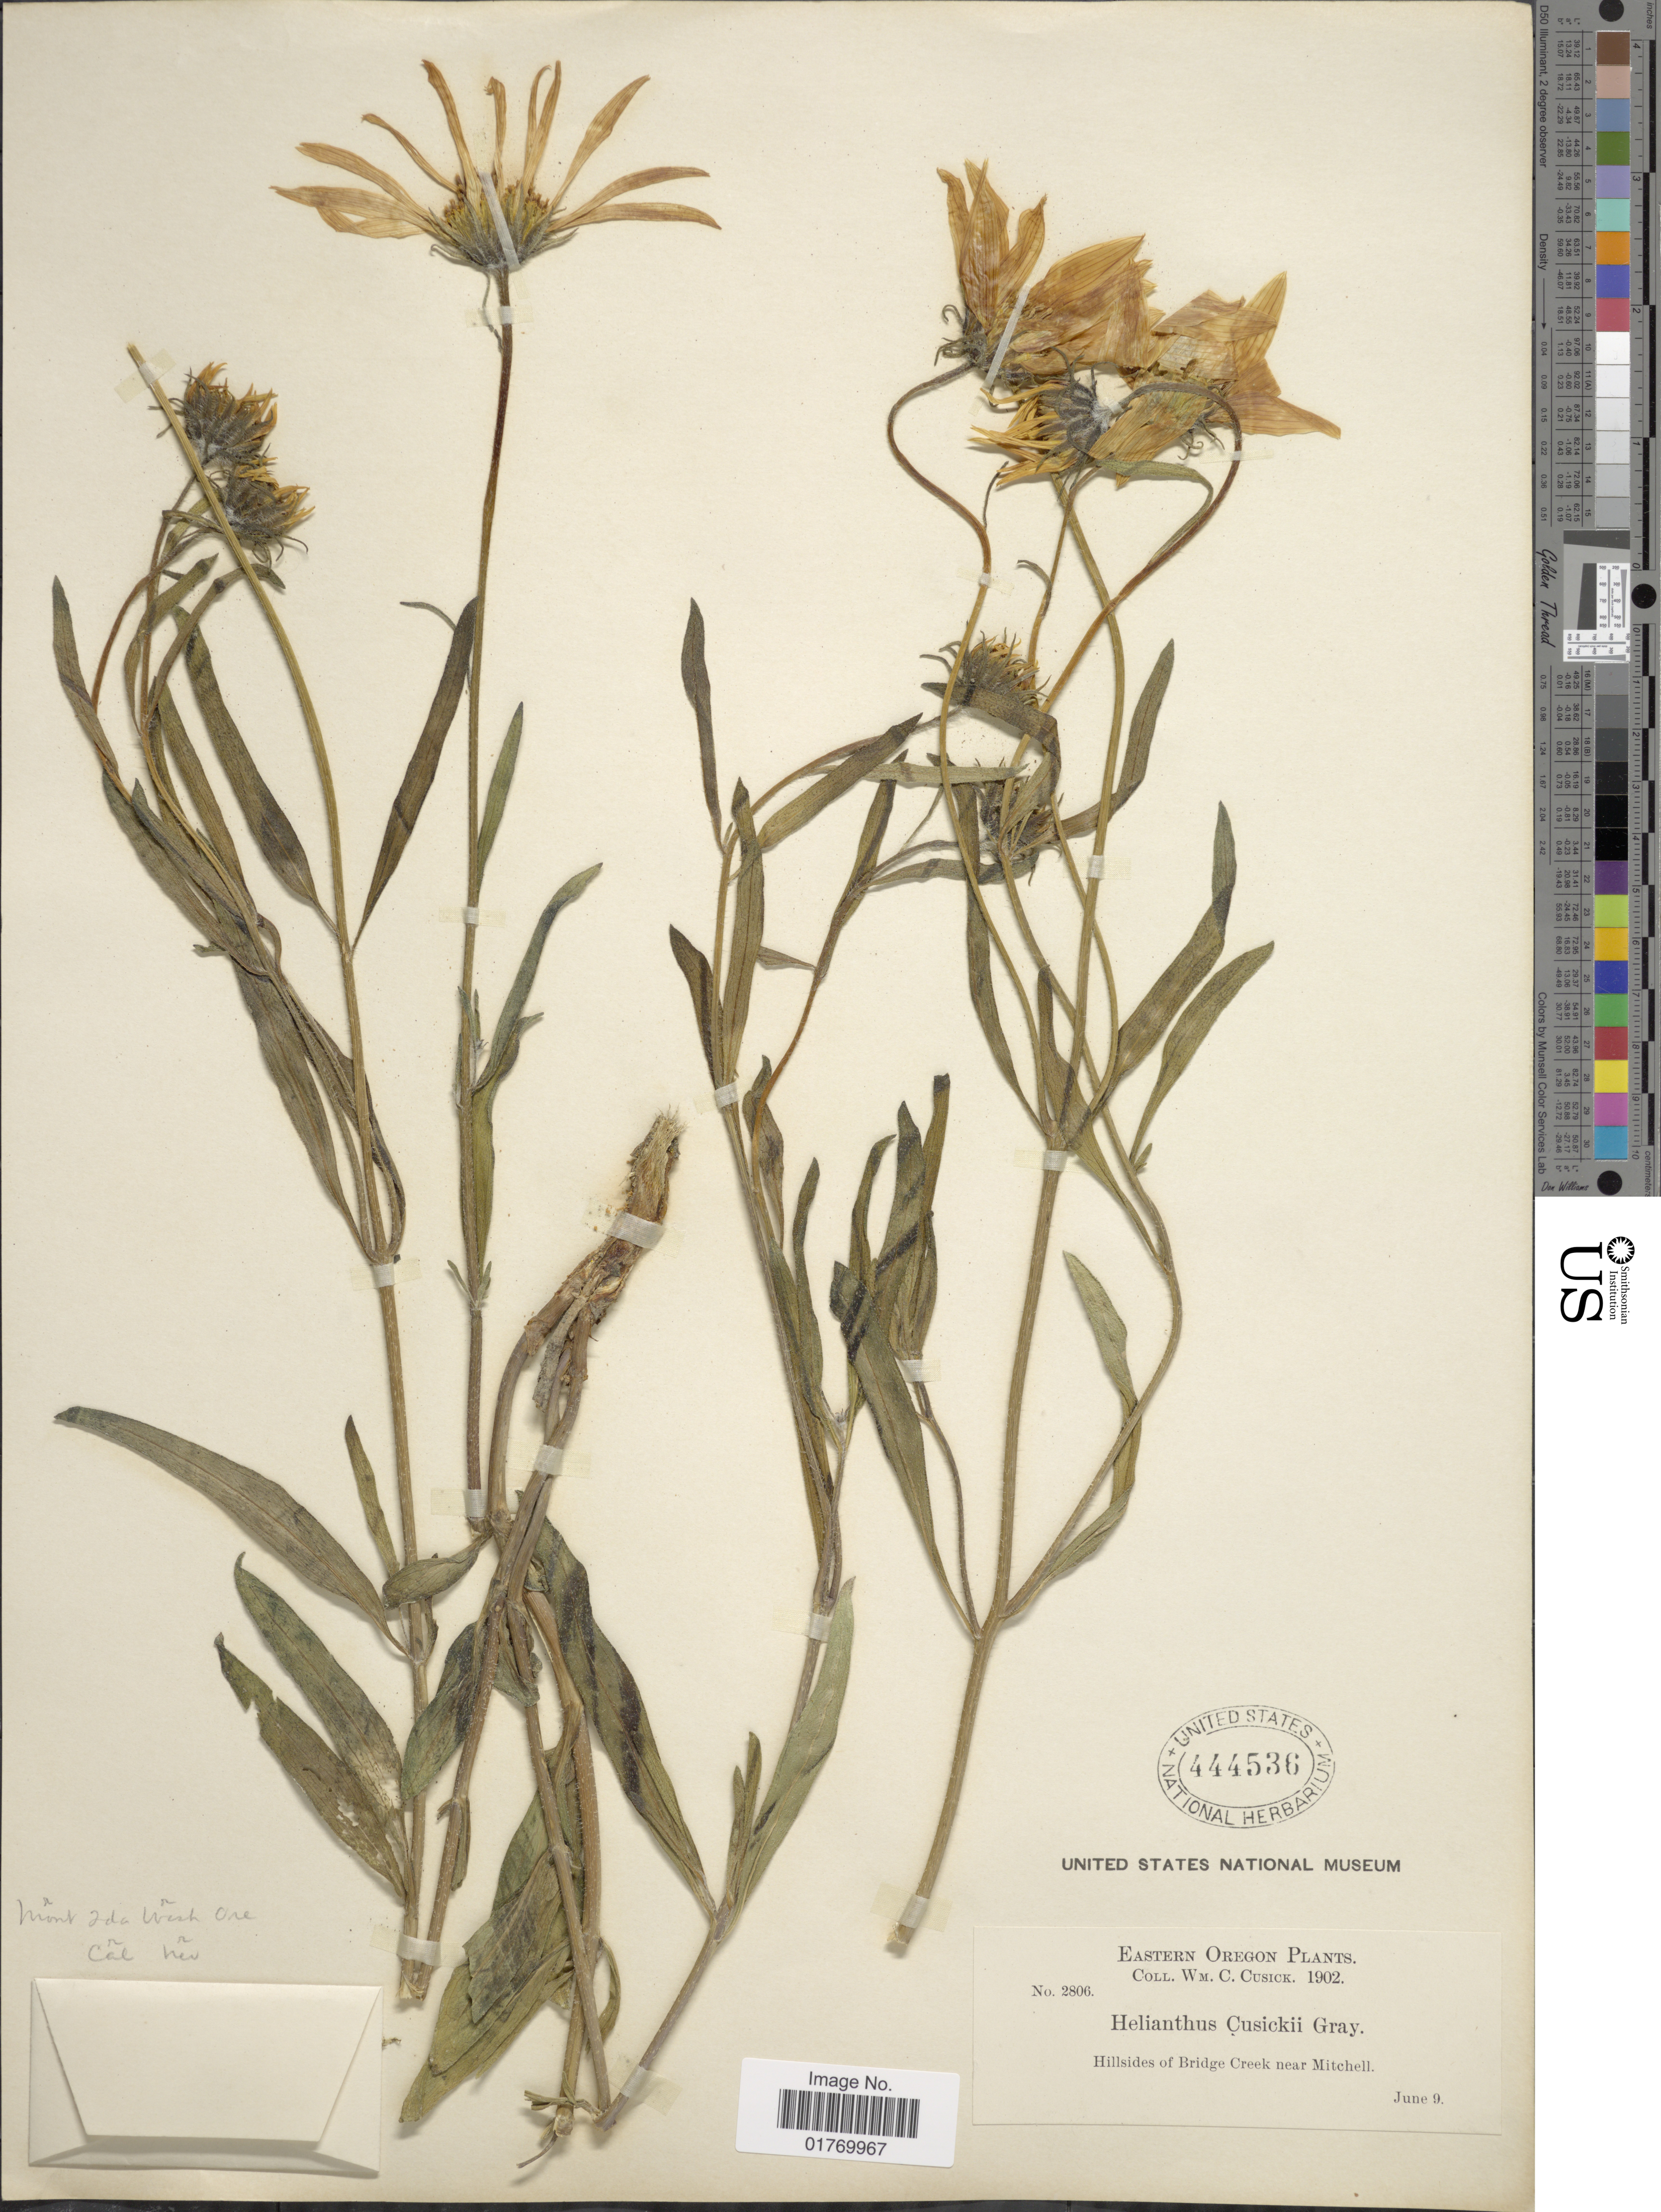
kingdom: Plantae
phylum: Tracheophyta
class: Magnoliopsida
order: Asterales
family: Asteraceae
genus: Helianthus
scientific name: Helianthus cusickii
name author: A. Gray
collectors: W. C. Cusick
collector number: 2806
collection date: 1902-06-09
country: United States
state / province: Oregon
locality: Eastern Oregon, Hillsides of Bridge Creek near Mitchell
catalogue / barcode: US 444536